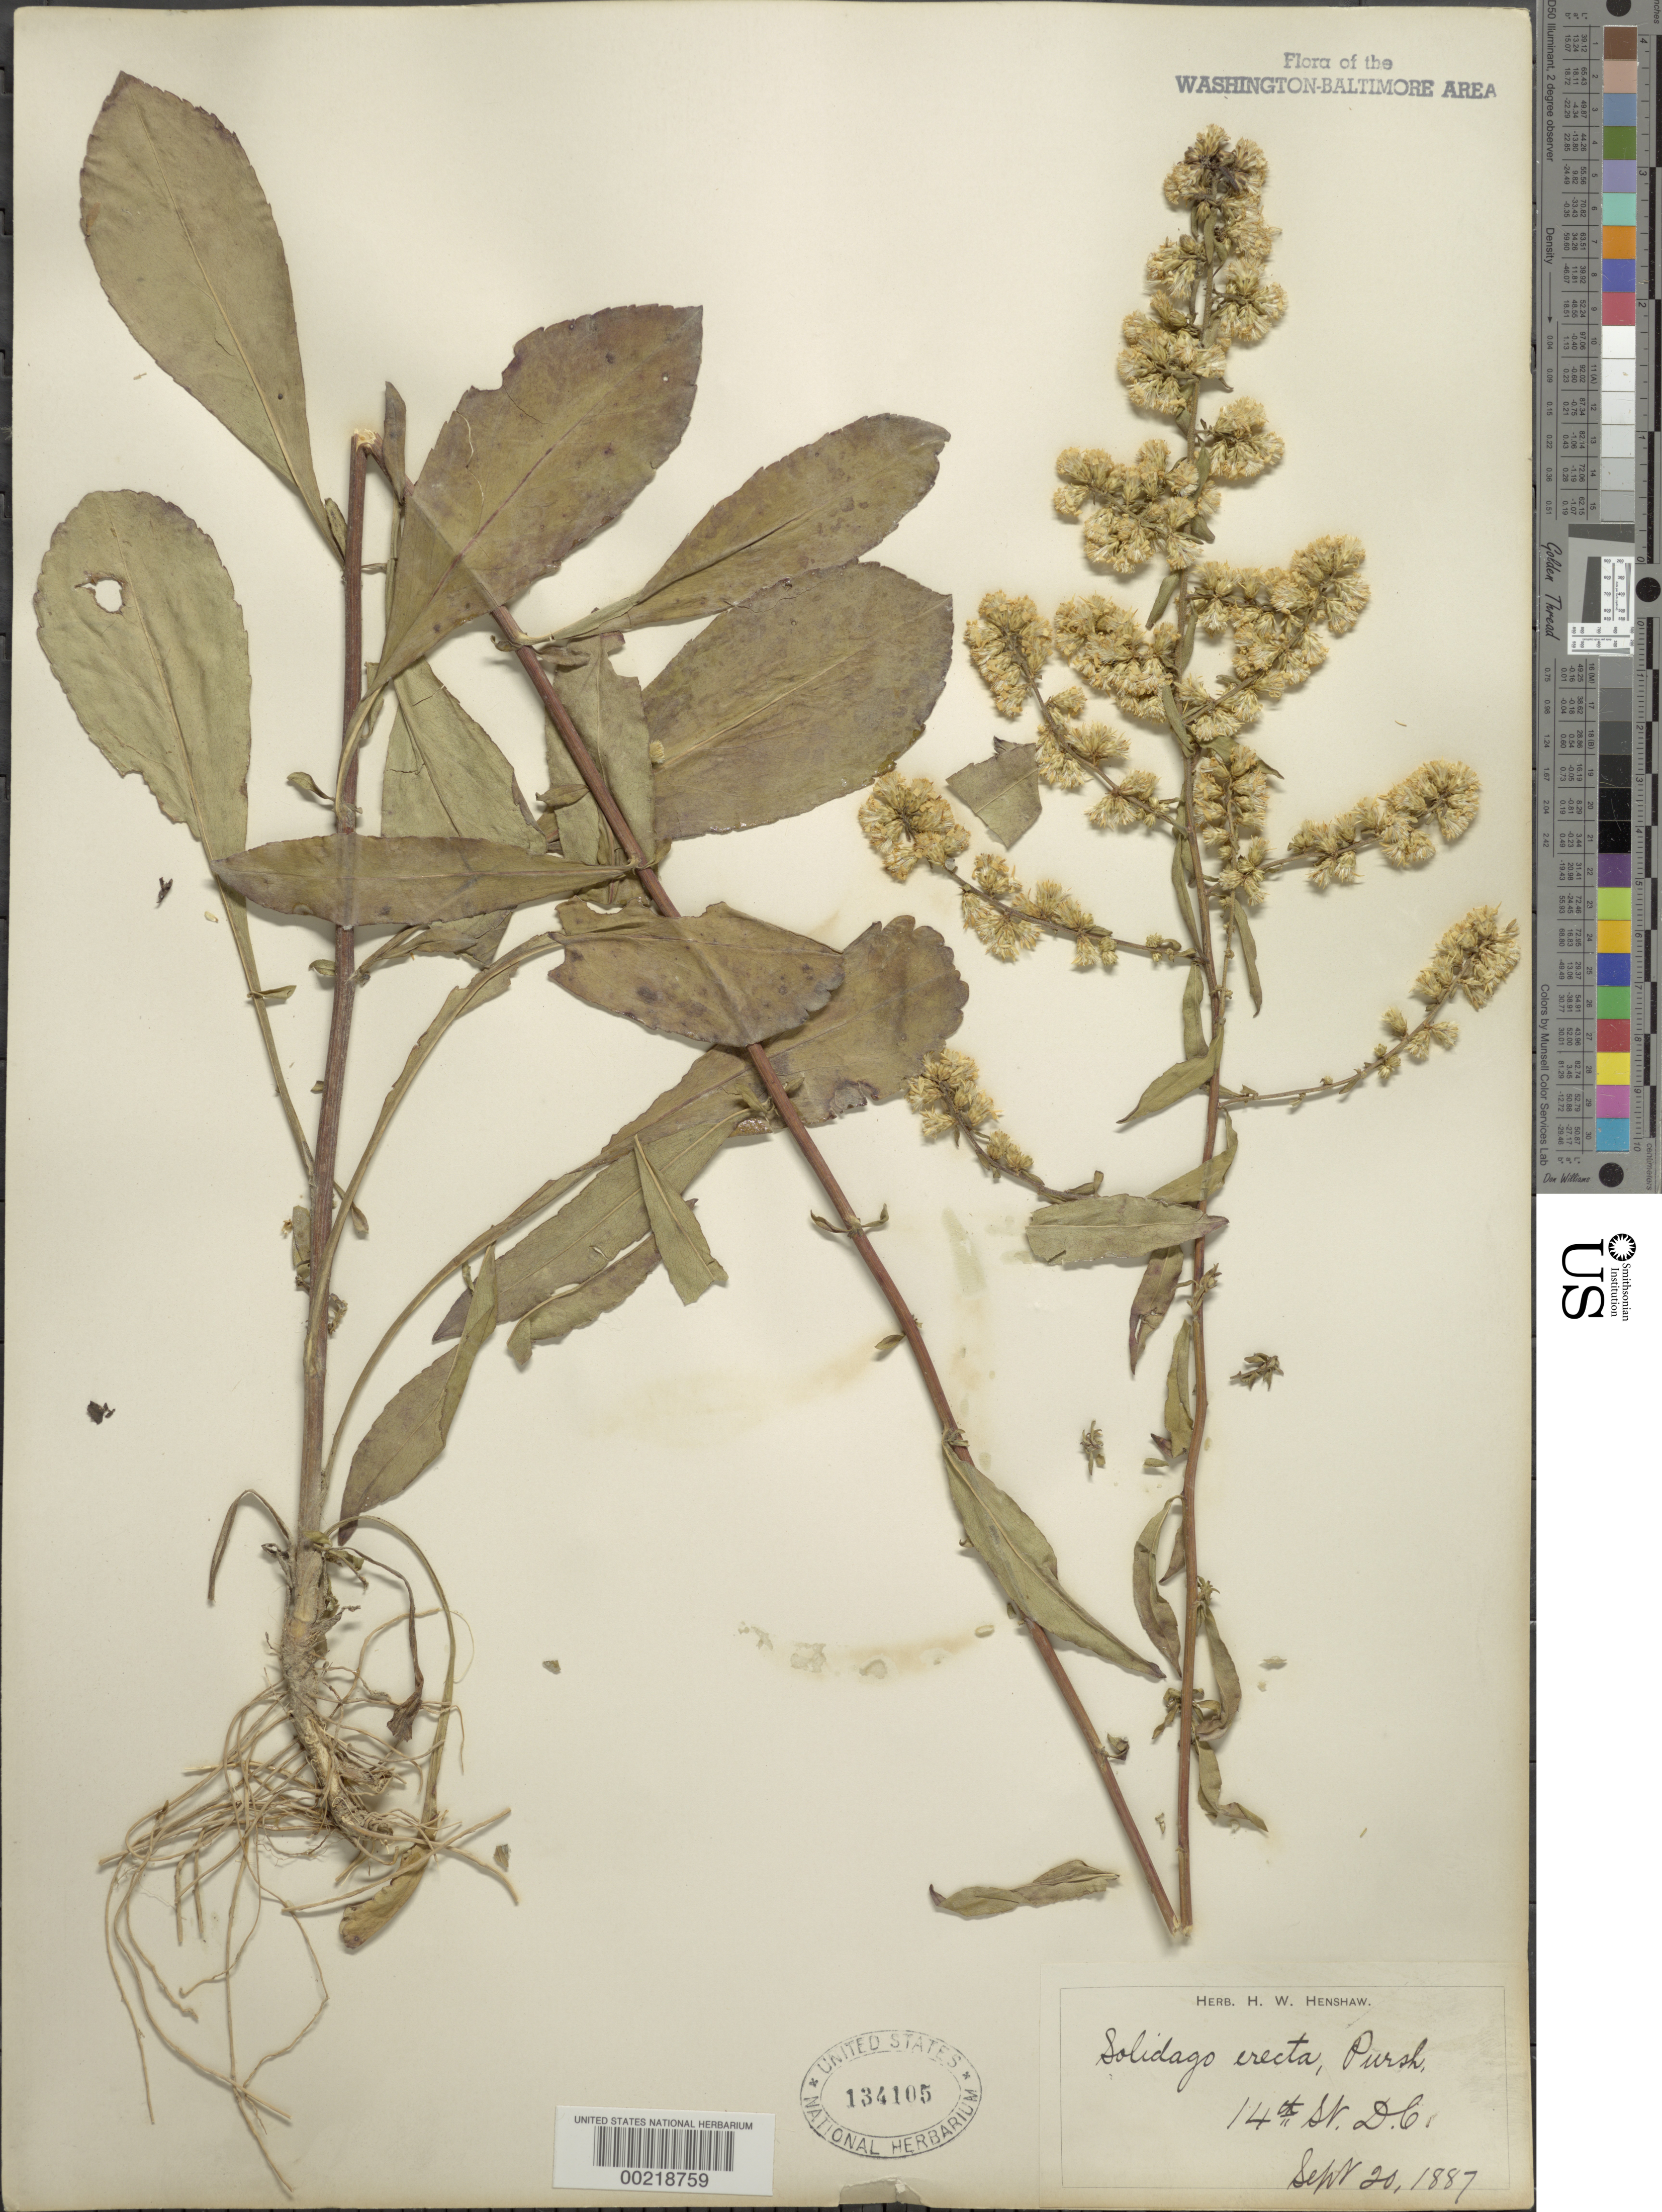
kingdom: Plantae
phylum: Tracheophyta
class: Magnoliopsida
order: Asterales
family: Asteraceae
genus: Solidago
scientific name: Solidago erecta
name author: Pursh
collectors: H. Henshaw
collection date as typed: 20 Sep 1887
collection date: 1887-09-20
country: United States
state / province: District of Columbia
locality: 14th St.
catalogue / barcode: US 134105